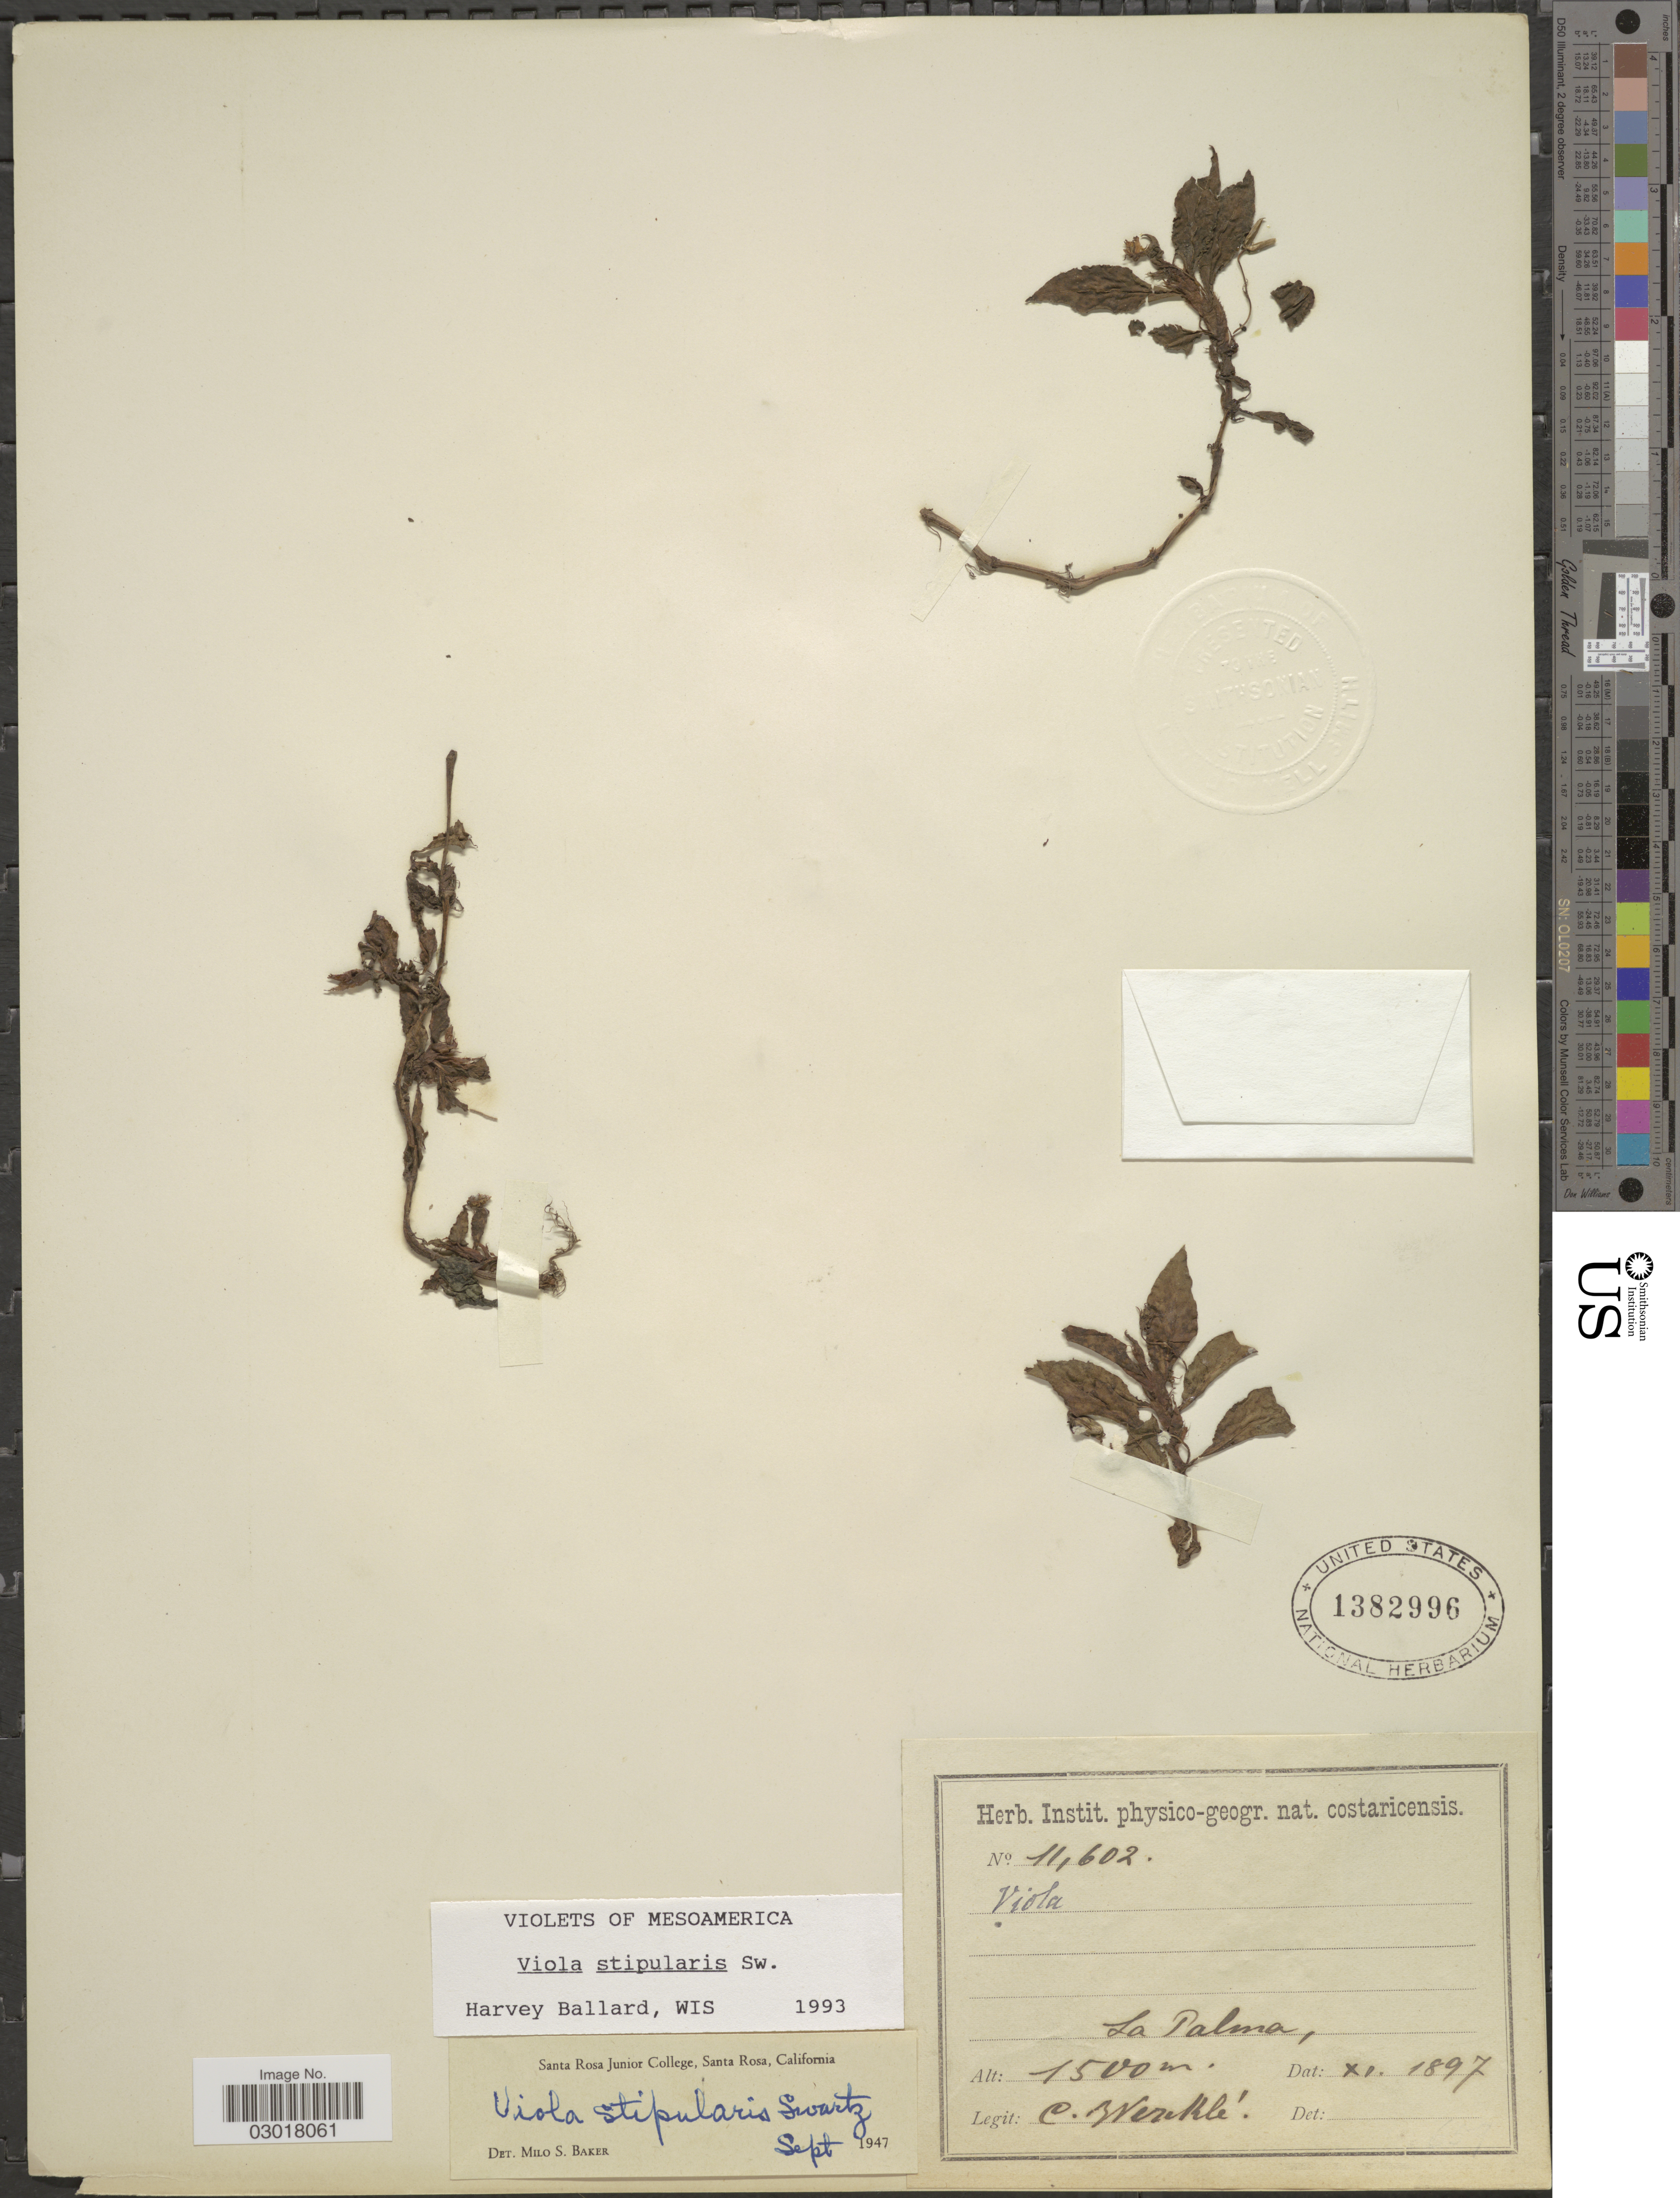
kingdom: Plantae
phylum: Tracheophyta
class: Magnoliopsida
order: Malpighiales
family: Violaceae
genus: Viola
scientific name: Viola stipularis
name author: Sw.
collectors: C. Wercklé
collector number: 11602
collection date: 1897-11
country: Costa Rica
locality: La Palma.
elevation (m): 1500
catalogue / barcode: US 1382996